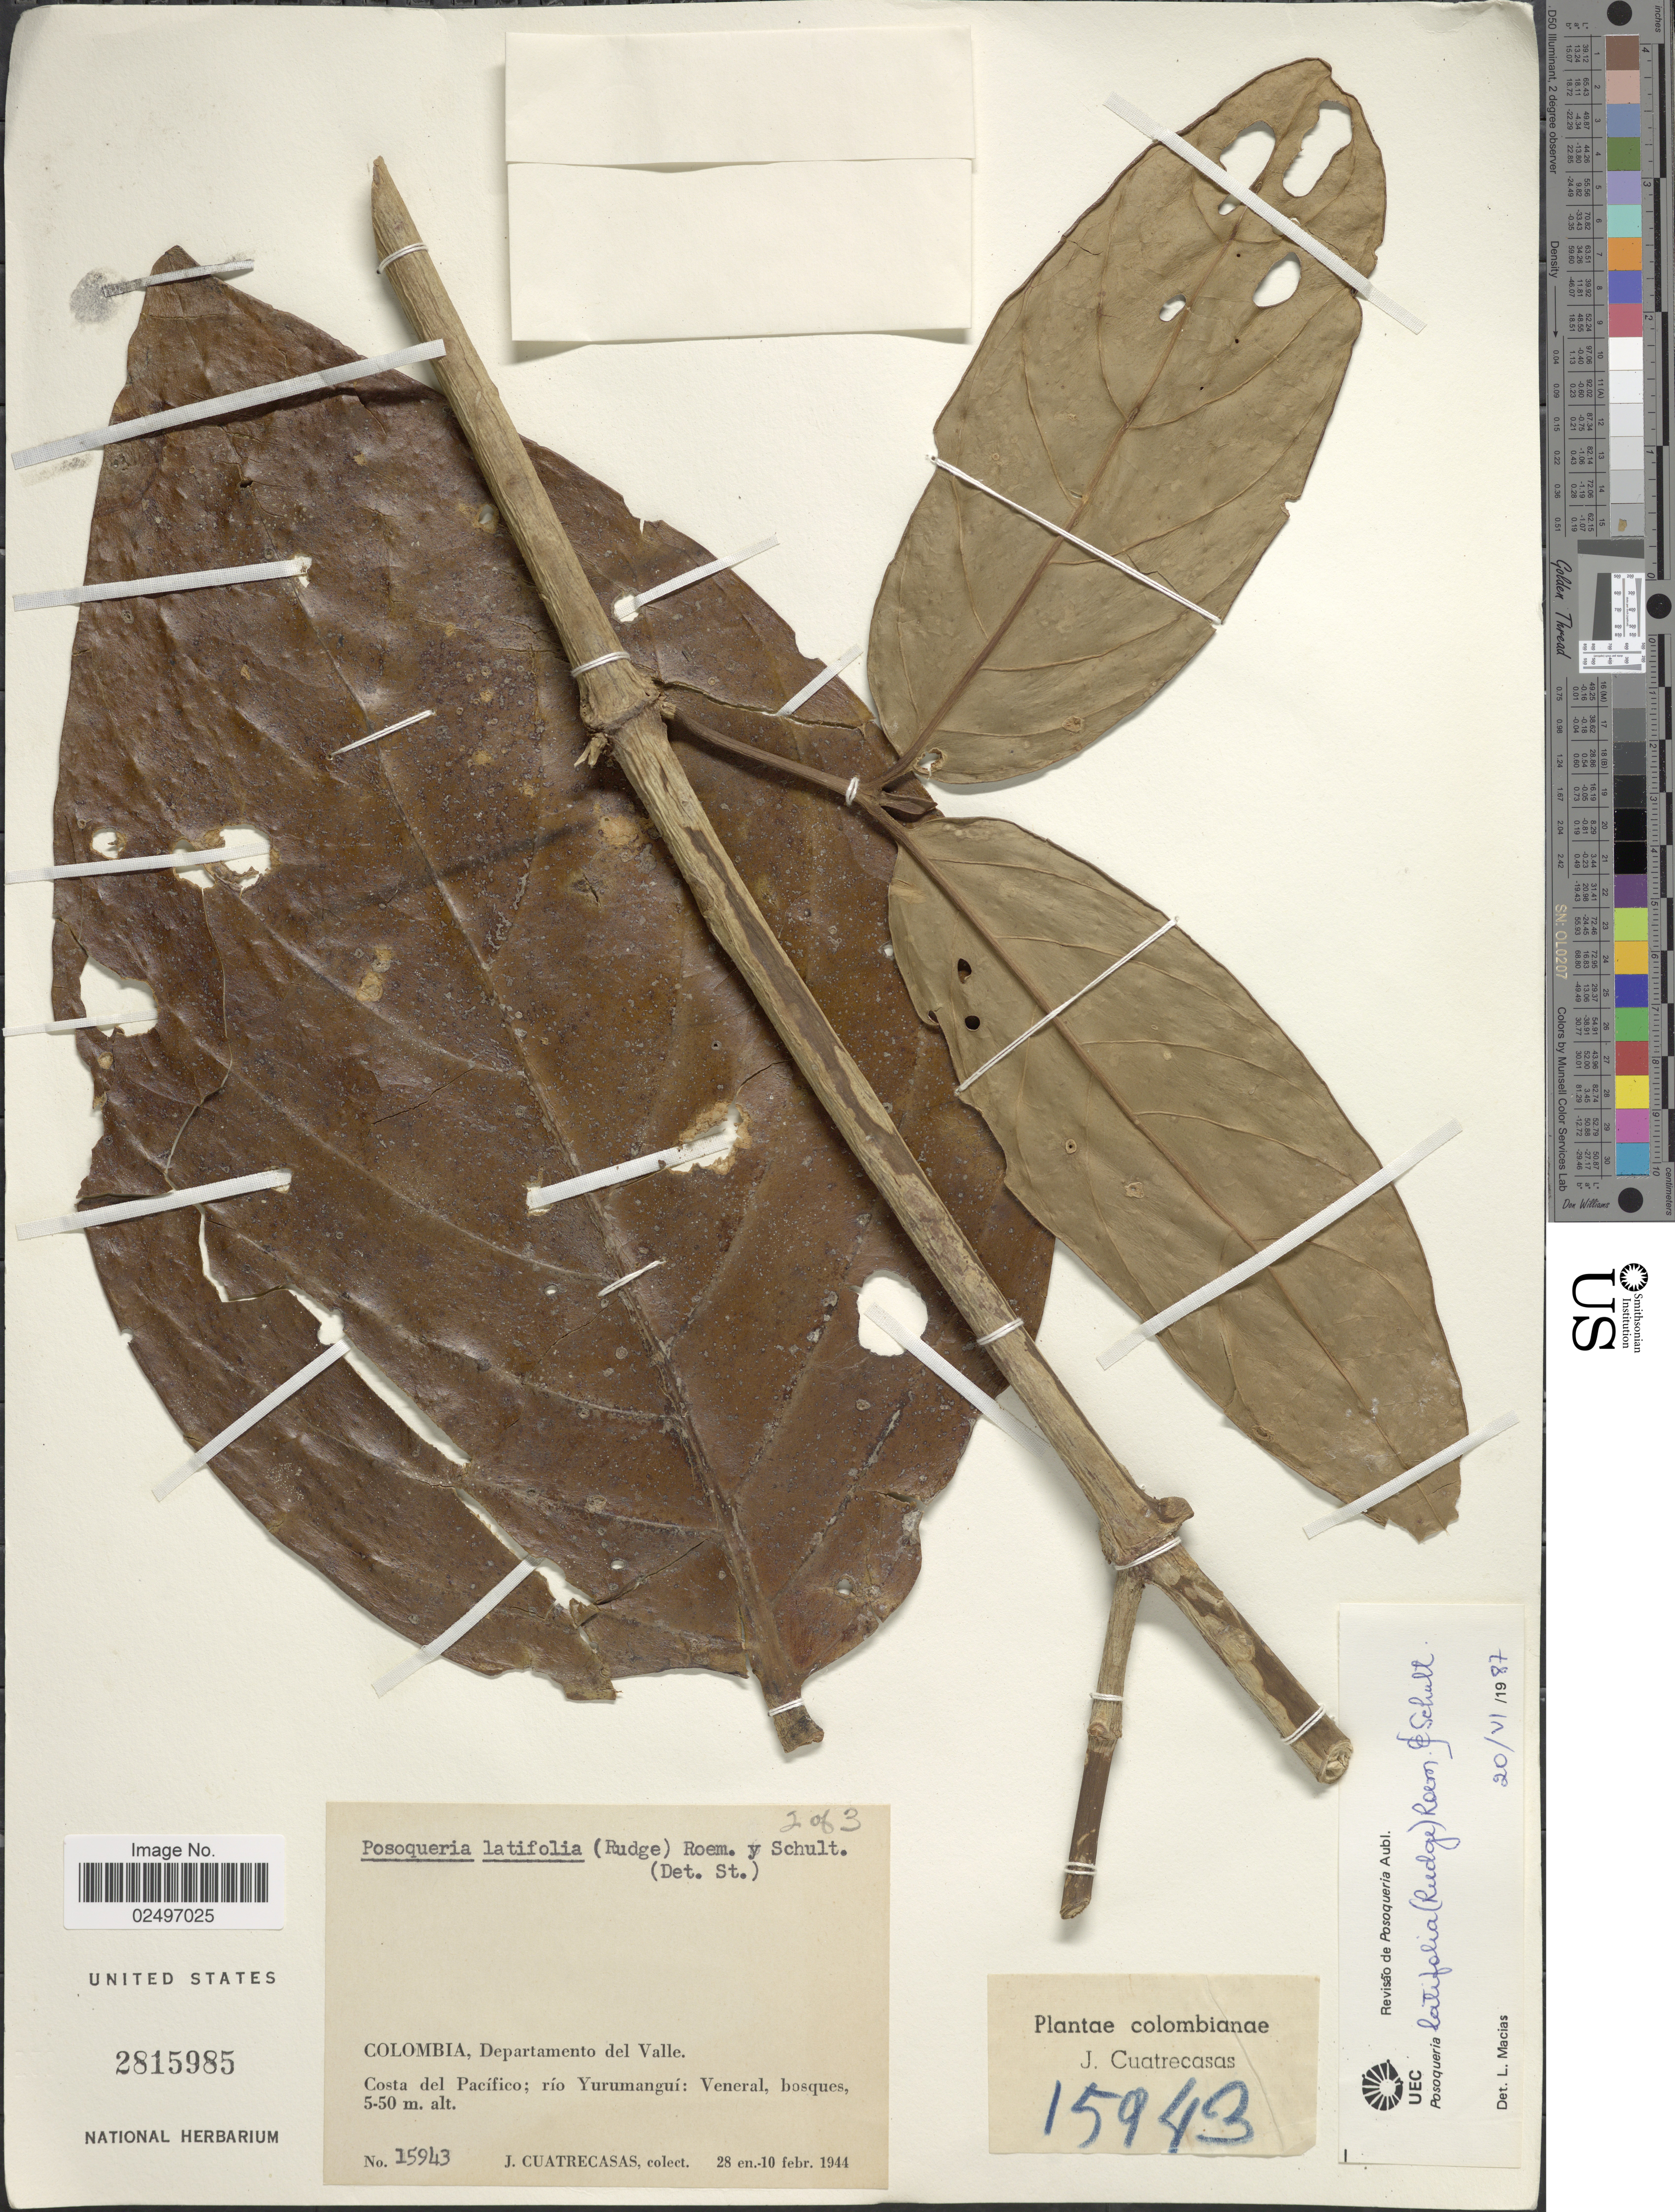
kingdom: Plantae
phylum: Tracheophyta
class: Magnoliopsida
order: Gentianales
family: Rubiaceae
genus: Posoqueria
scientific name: Posoqueria latifolia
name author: (Rudge) Roem. & Schult.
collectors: J. Cuatrecasas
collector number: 15943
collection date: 1944-01-28/1944-02-10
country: Colombia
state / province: Valle del Cauca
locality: Departamento del Valle, Costa del Pacífico; rio Yurumanguí: Veneral, bosques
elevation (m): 5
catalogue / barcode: US 2815985